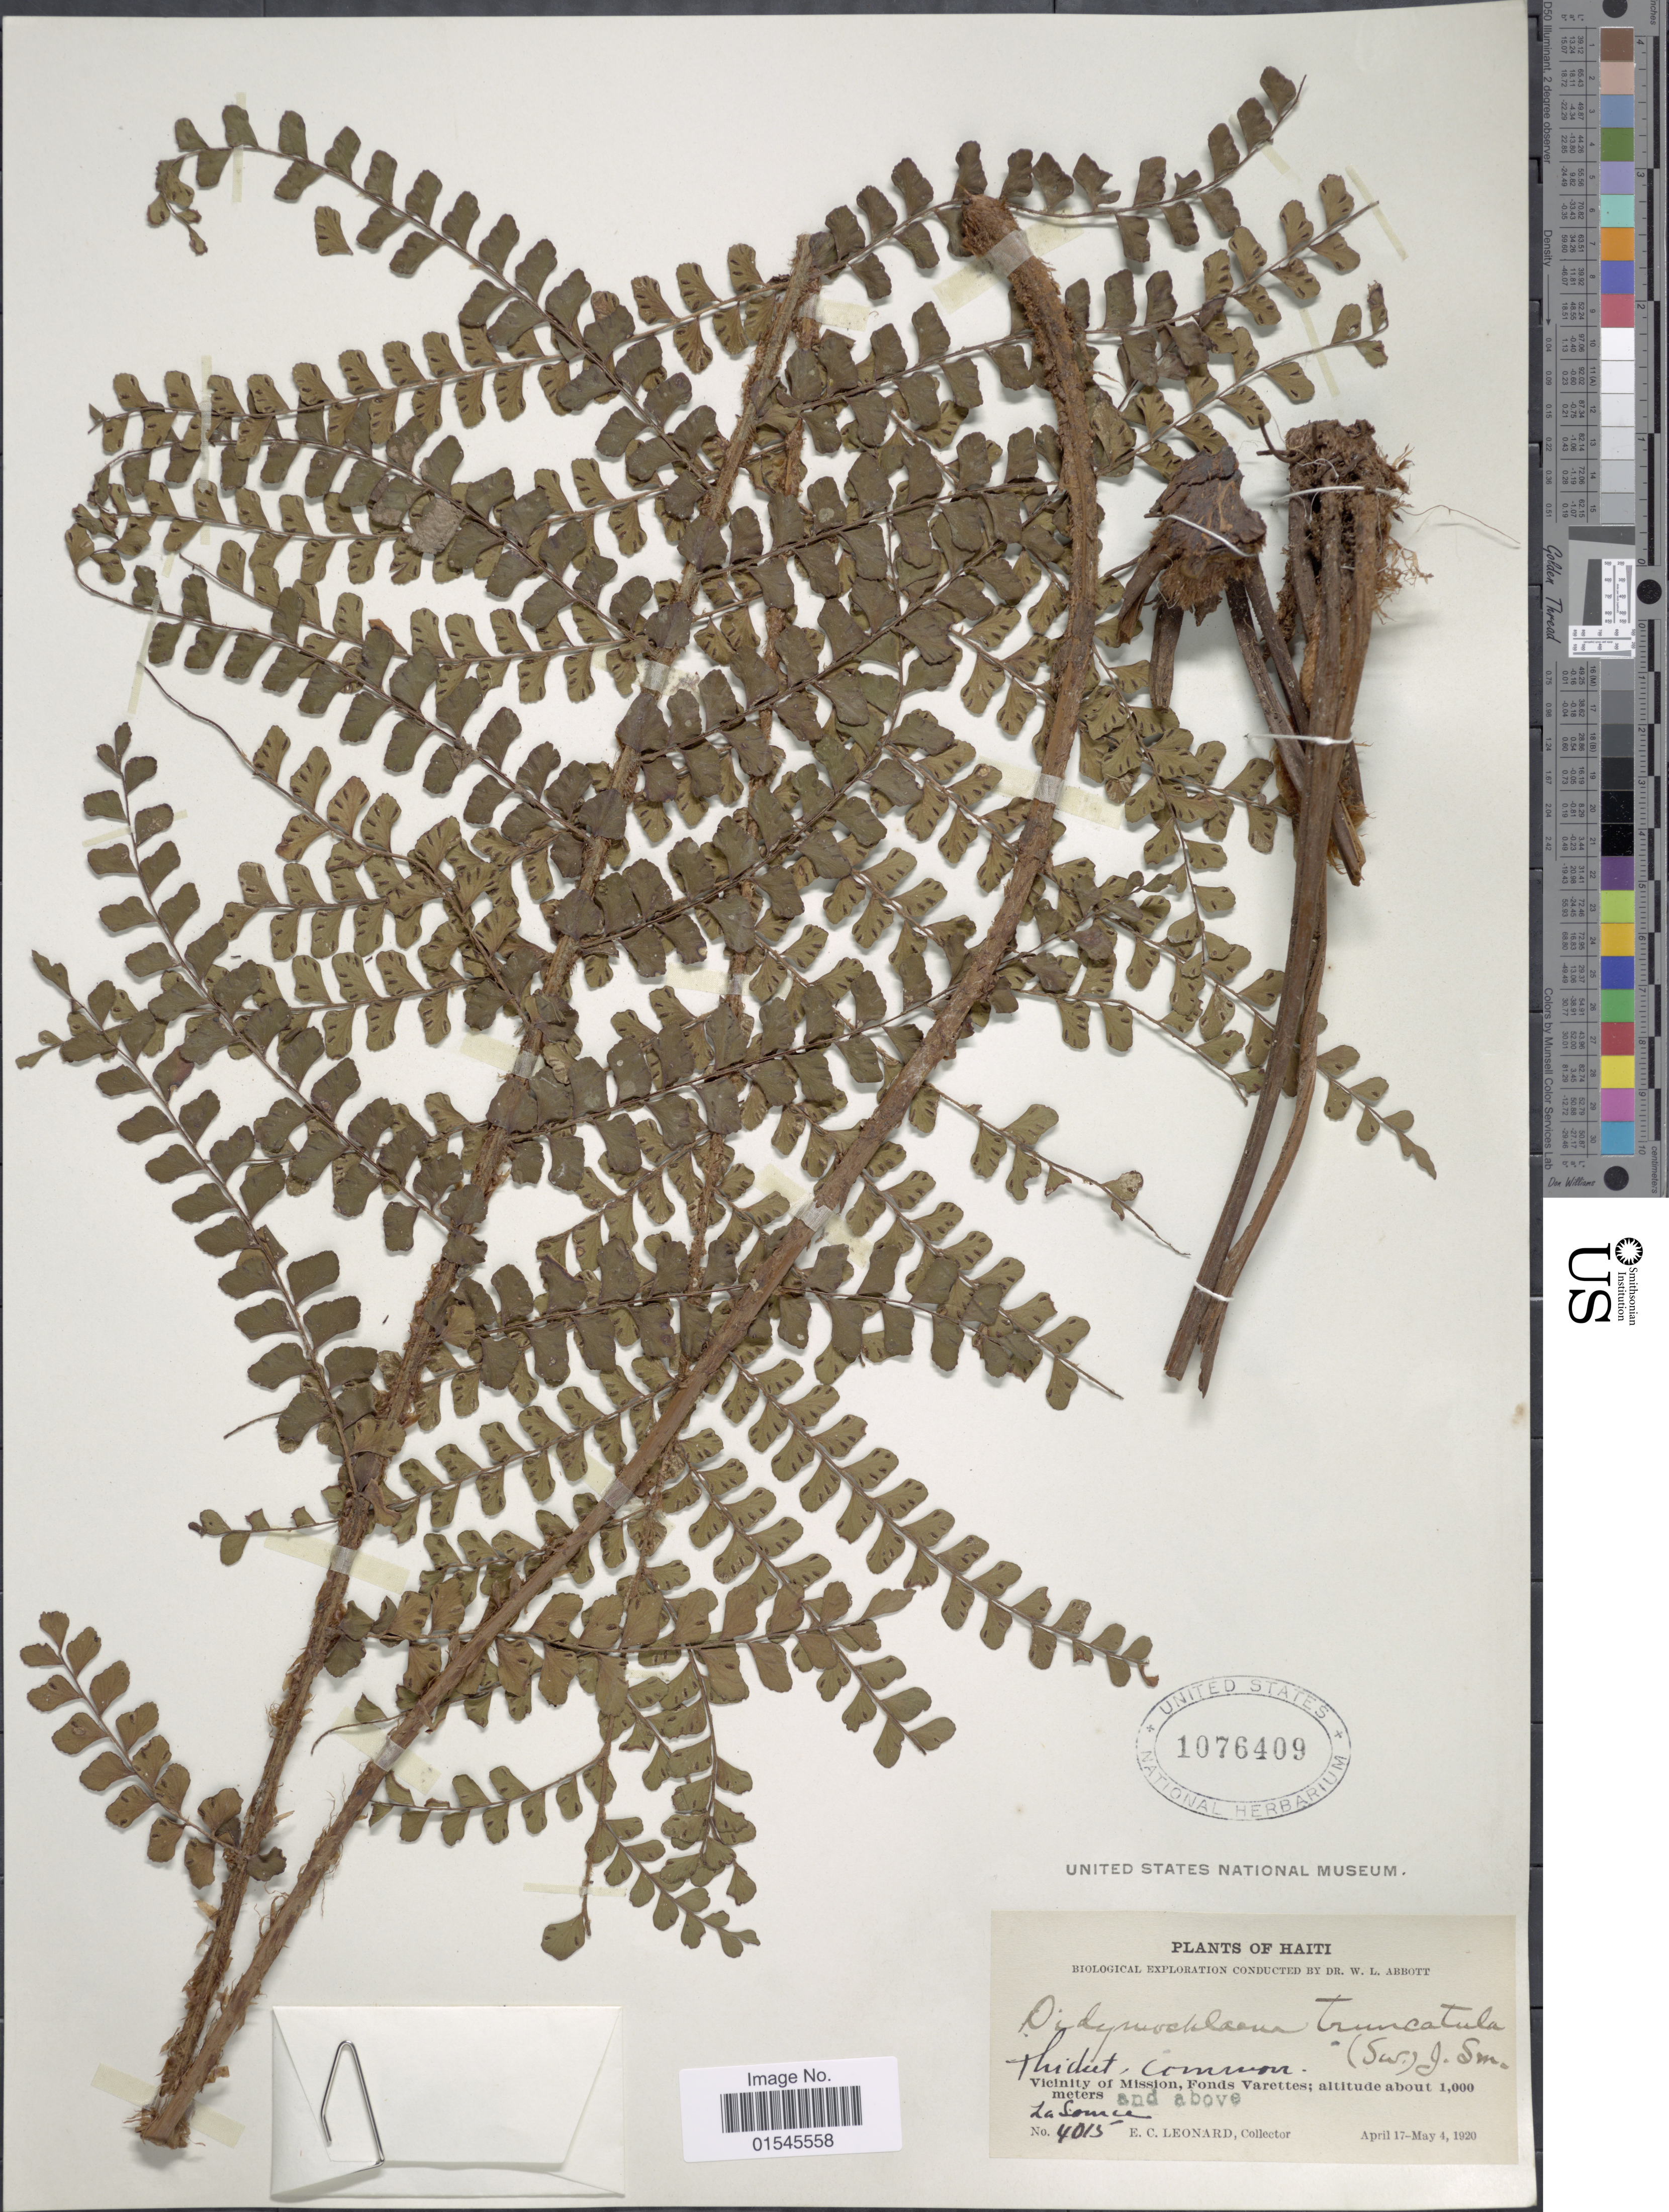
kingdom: Plantae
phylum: Tracheophyta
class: Polypodiopsida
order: Polypodiales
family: Didymochlaenaceae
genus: Didymochlaena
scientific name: Didymochlaena truncatula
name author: (Sw.) J. Sm.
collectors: E. C. Leonard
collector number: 4015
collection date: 1920-04-17/1920-05-04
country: Haiti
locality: Vicinity of Mission, Fonds Varettes, La Somca and above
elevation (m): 1000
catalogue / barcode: US 1076409